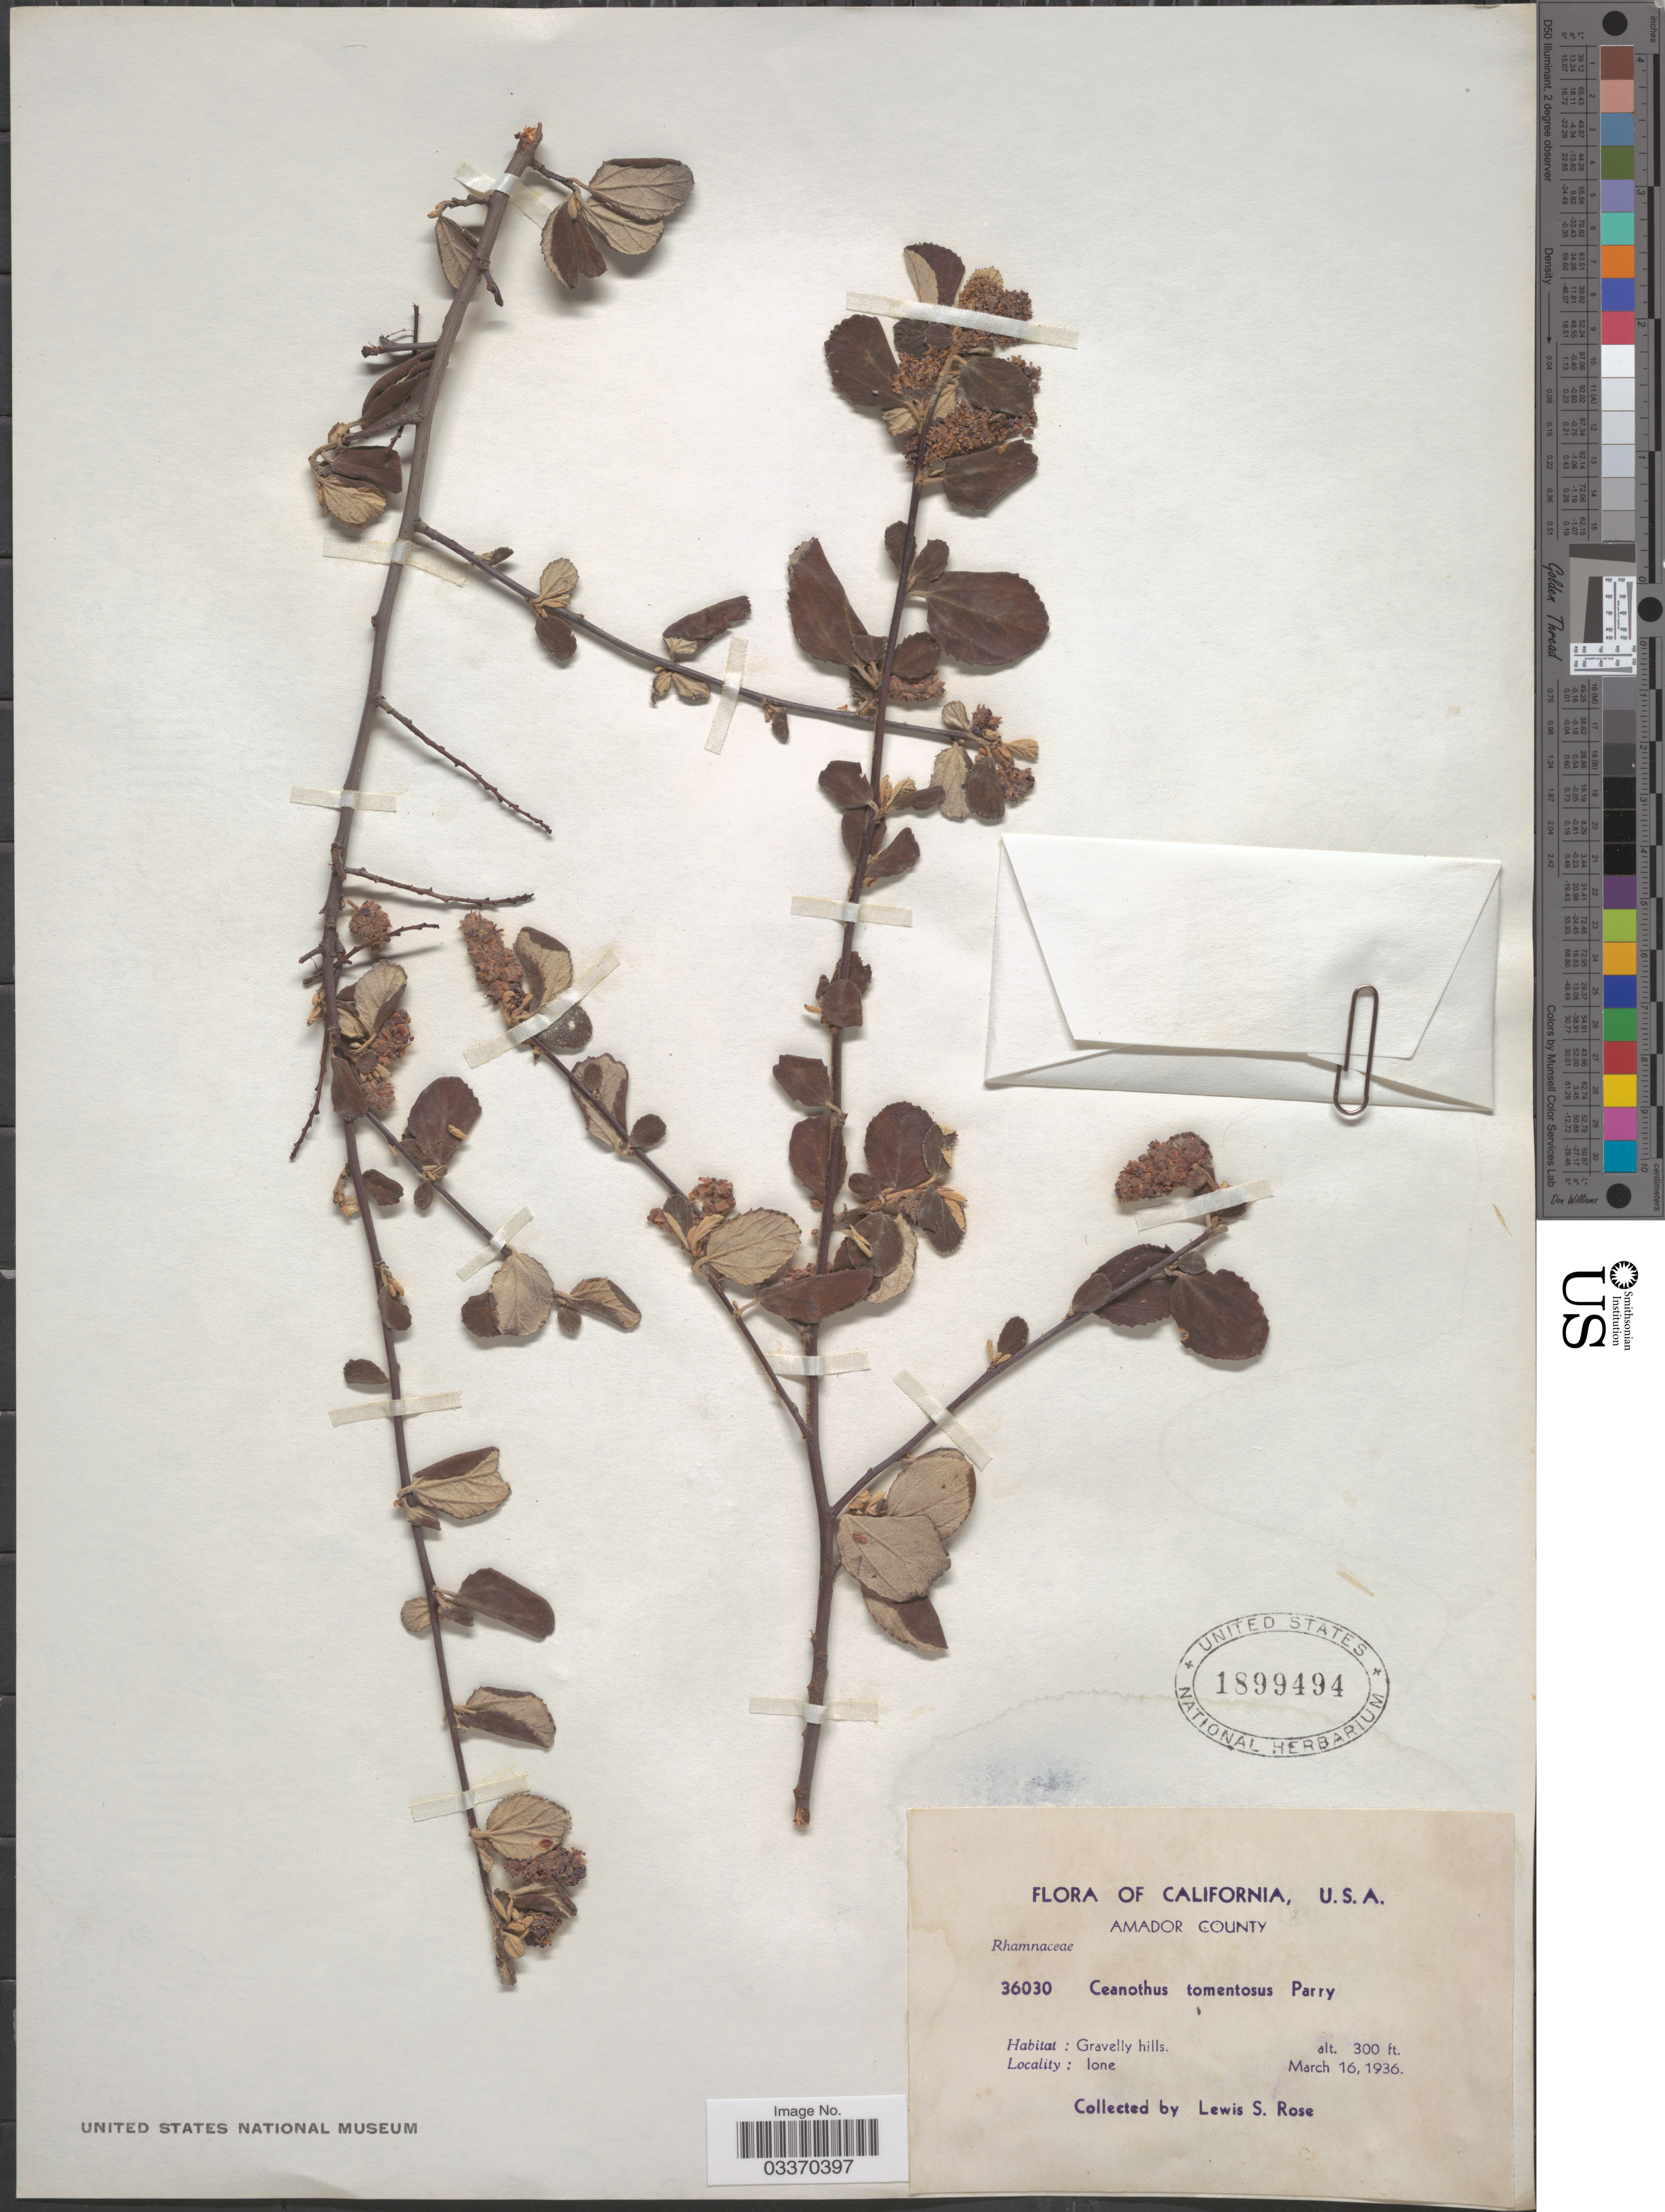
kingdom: Plantae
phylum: Tracheophyta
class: Magnoliopsida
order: Rosales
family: Rhamnaceae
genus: Ceanothus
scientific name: Ceanothus tomentosus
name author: Parry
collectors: L. S. Rose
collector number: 36030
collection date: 1936-03-16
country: United States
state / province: California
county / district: Amador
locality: Amador County. Ione.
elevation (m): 91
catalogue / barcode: US 1899494